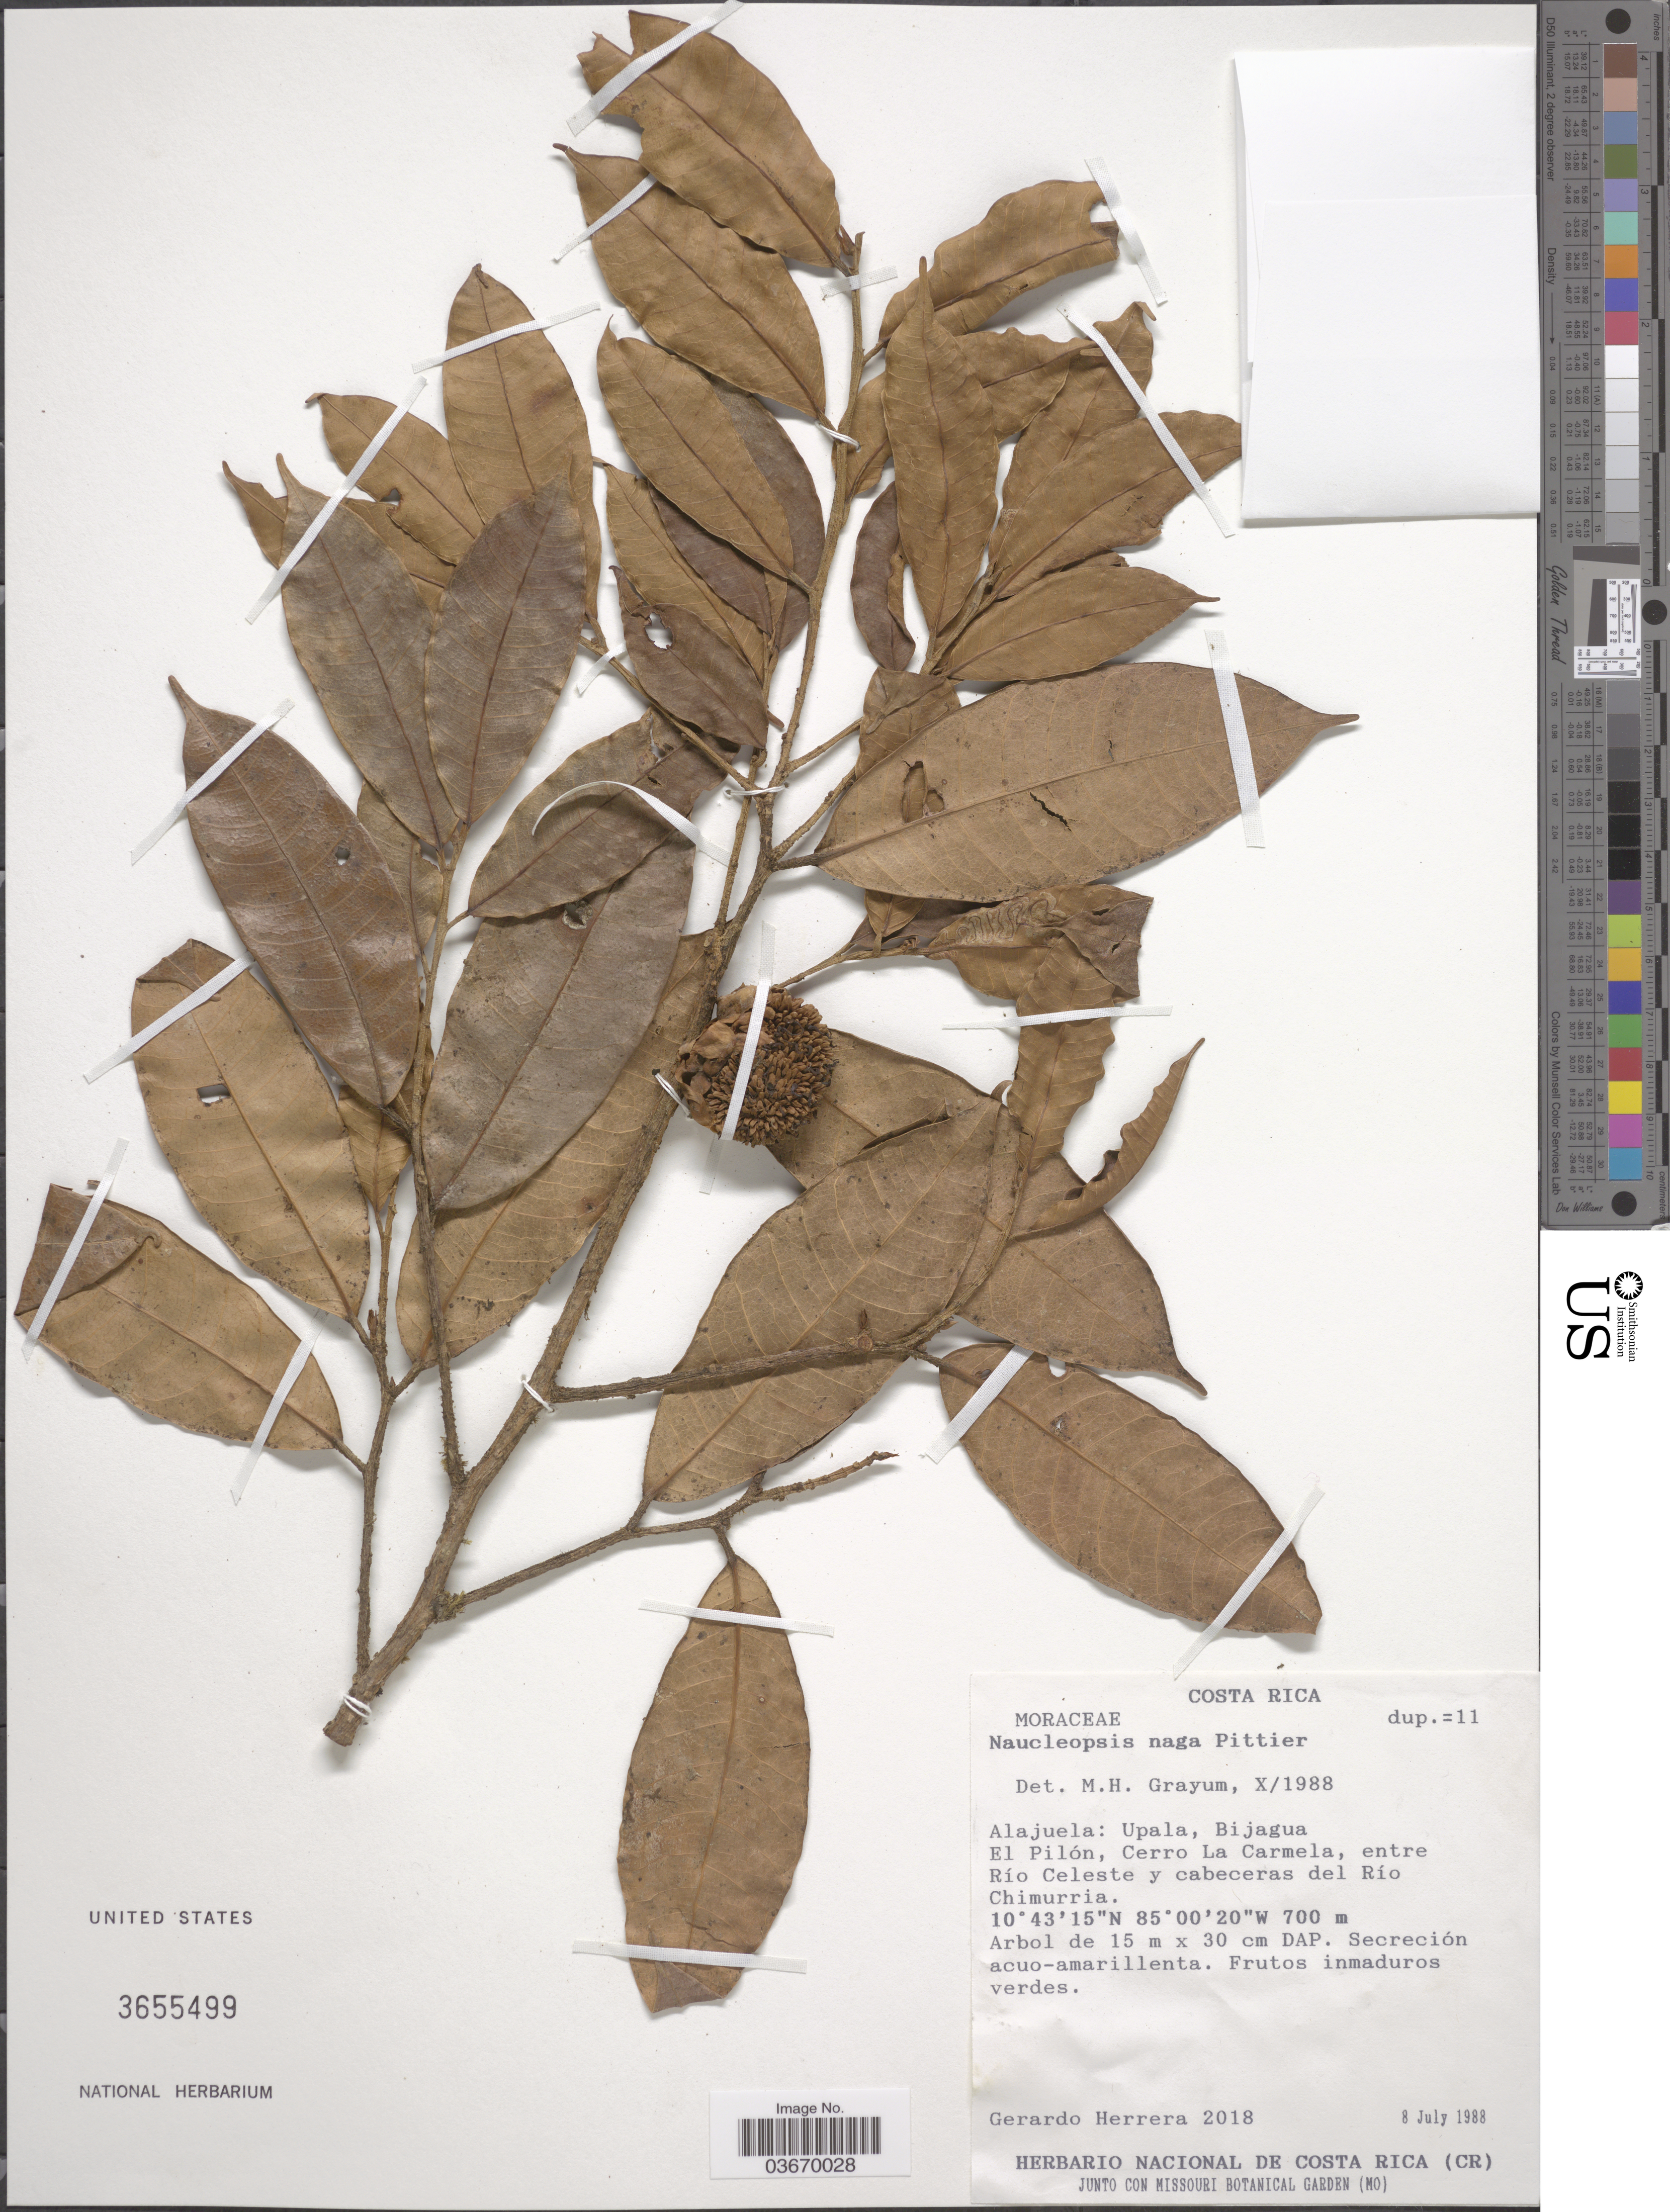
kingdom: Plantae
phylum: Tracheophyta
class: Magnoliopsida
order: Rosales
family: Moraceae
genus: Naucleopsis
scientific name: Naucleopsis naga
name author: Pittier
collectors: G. Herrera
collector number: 2018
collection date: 1988-07-08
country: Costa Rica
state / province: Alajuela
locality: Upala, Bijagua. El Pilón, Cerro La Carmela, entre Río Celeste y cabeceras del Río Chimurria.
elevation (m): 700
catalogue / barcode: US 3655499